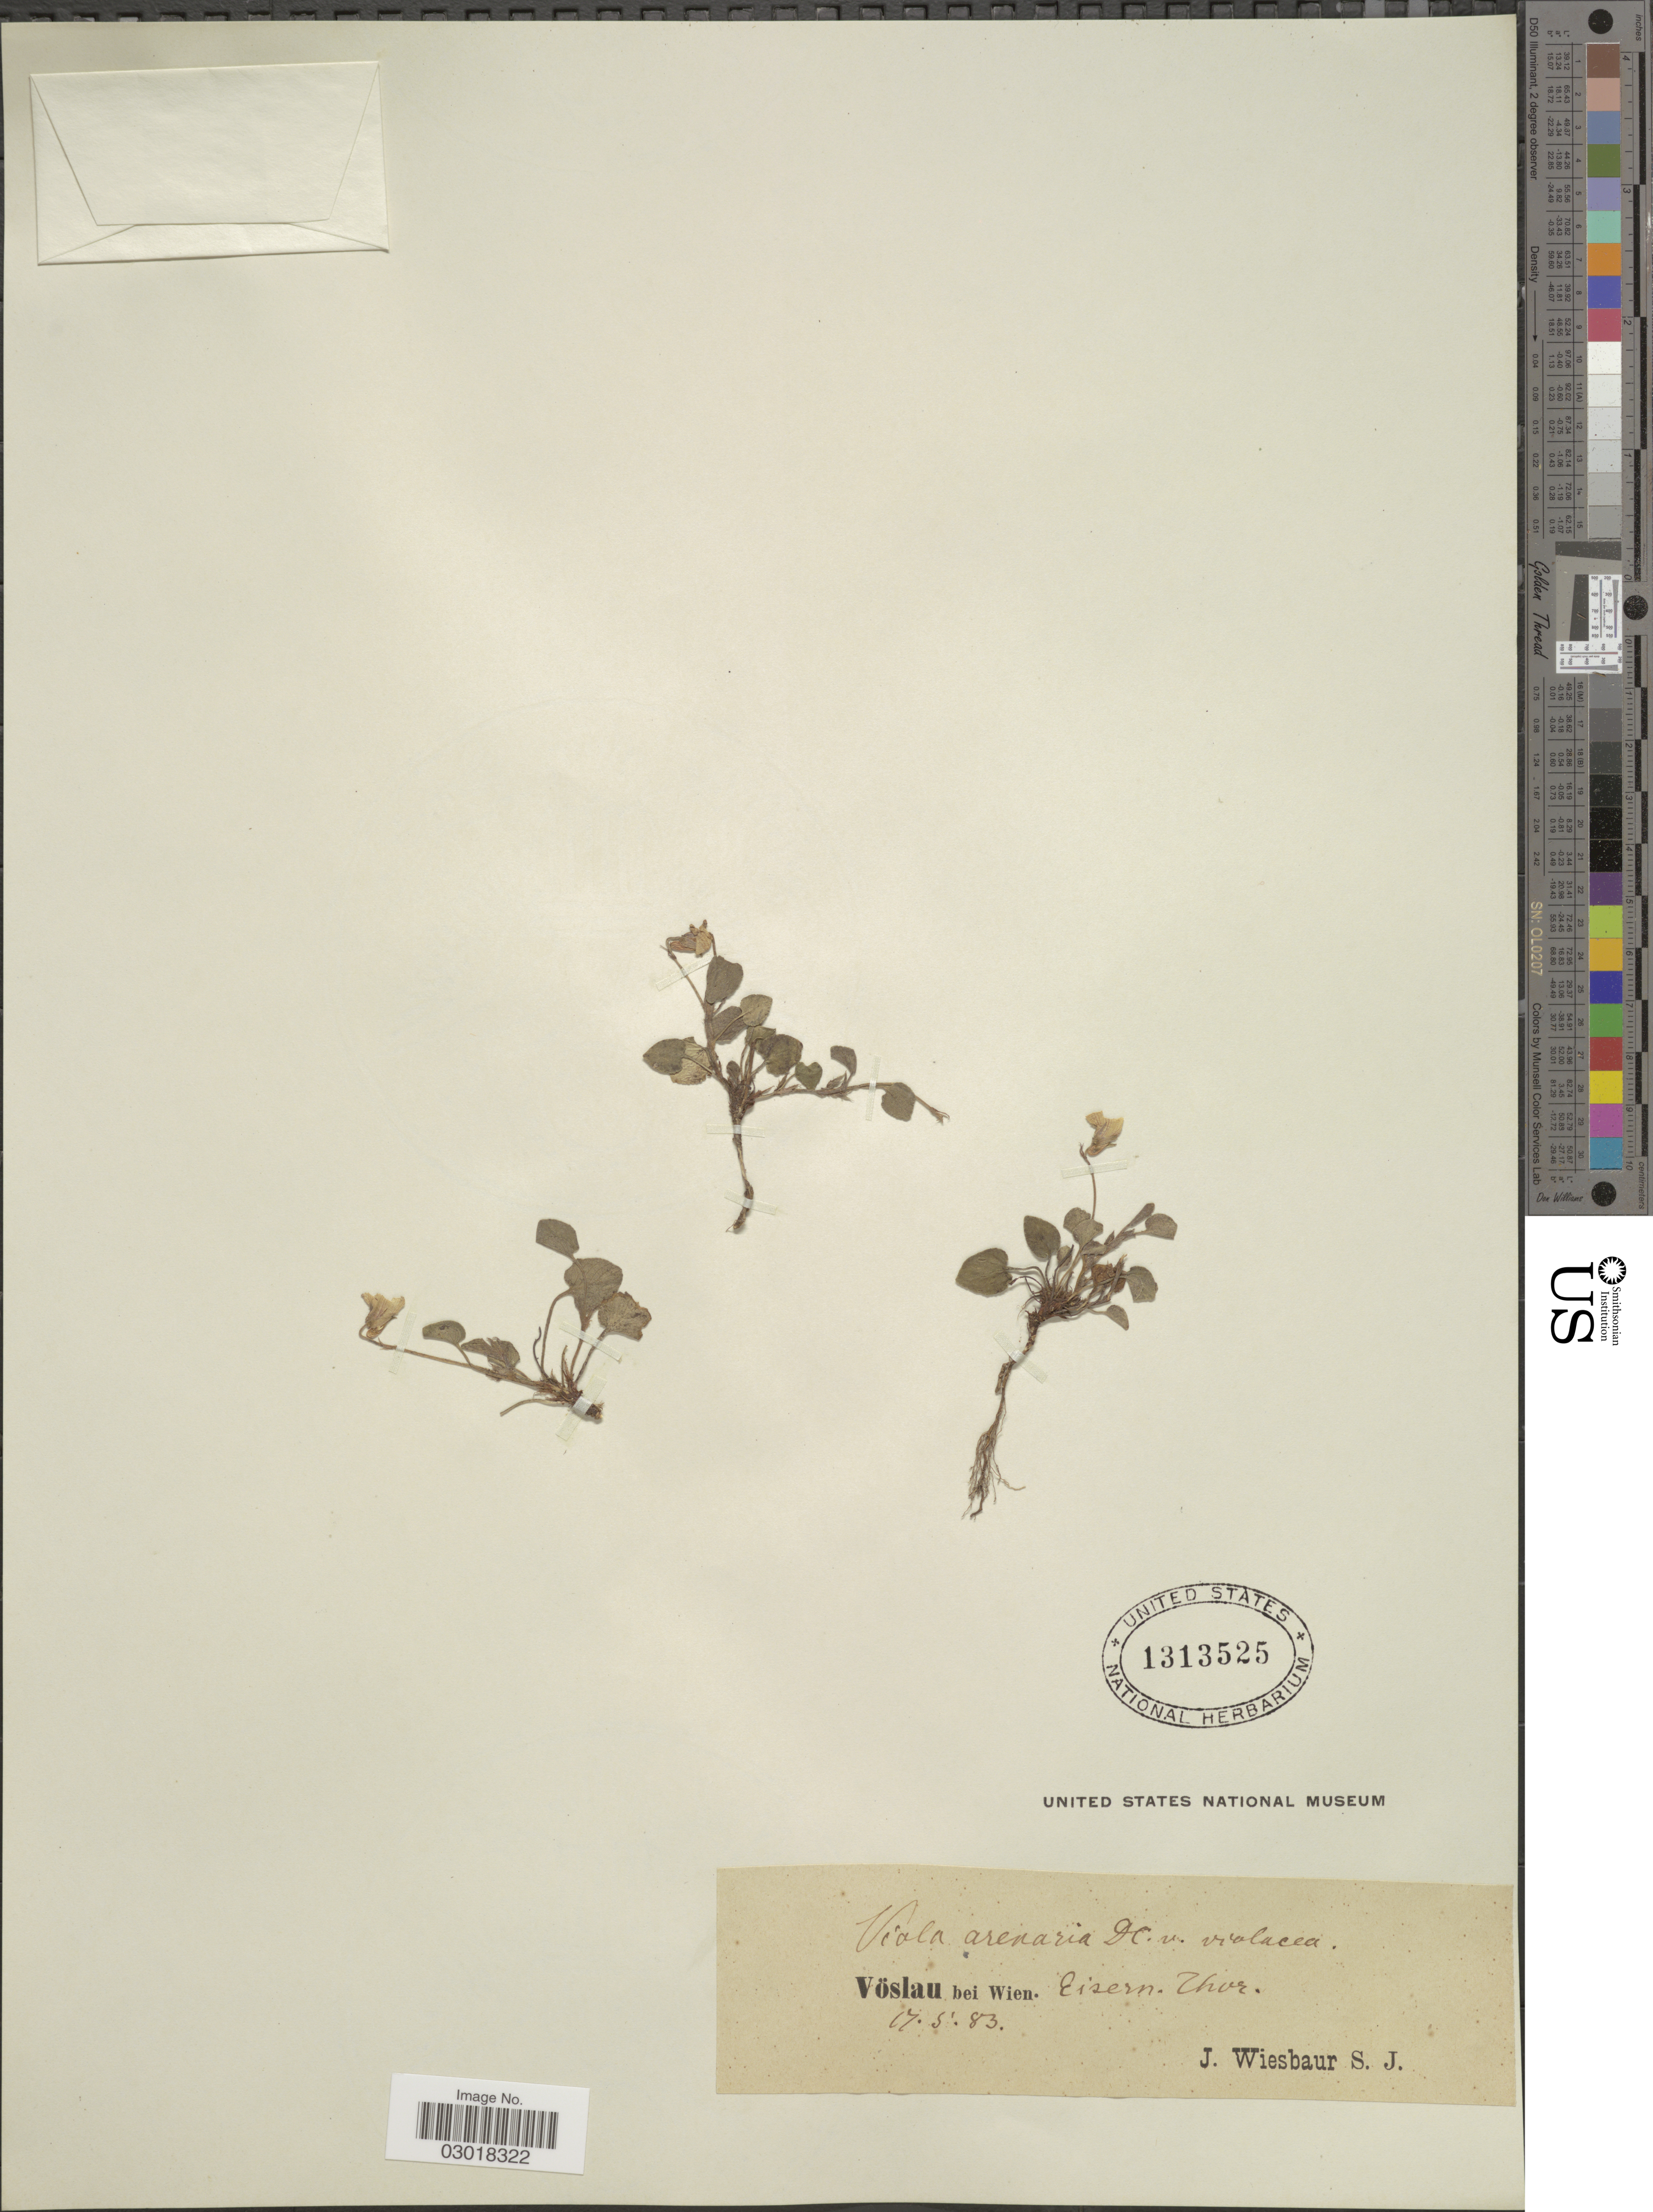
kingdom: Plantae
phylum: Tracheophyta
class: Magnoliopsida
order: Malpighiales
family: Violaceae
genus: Viola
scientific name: Viola arenaria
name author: DC.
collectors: J. Wiesbaur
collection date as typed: Transcribed d/m/y: 17/5/83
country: Austria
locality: Vöslau bei Wien. Eisern Thor.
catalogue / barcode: US 1313525